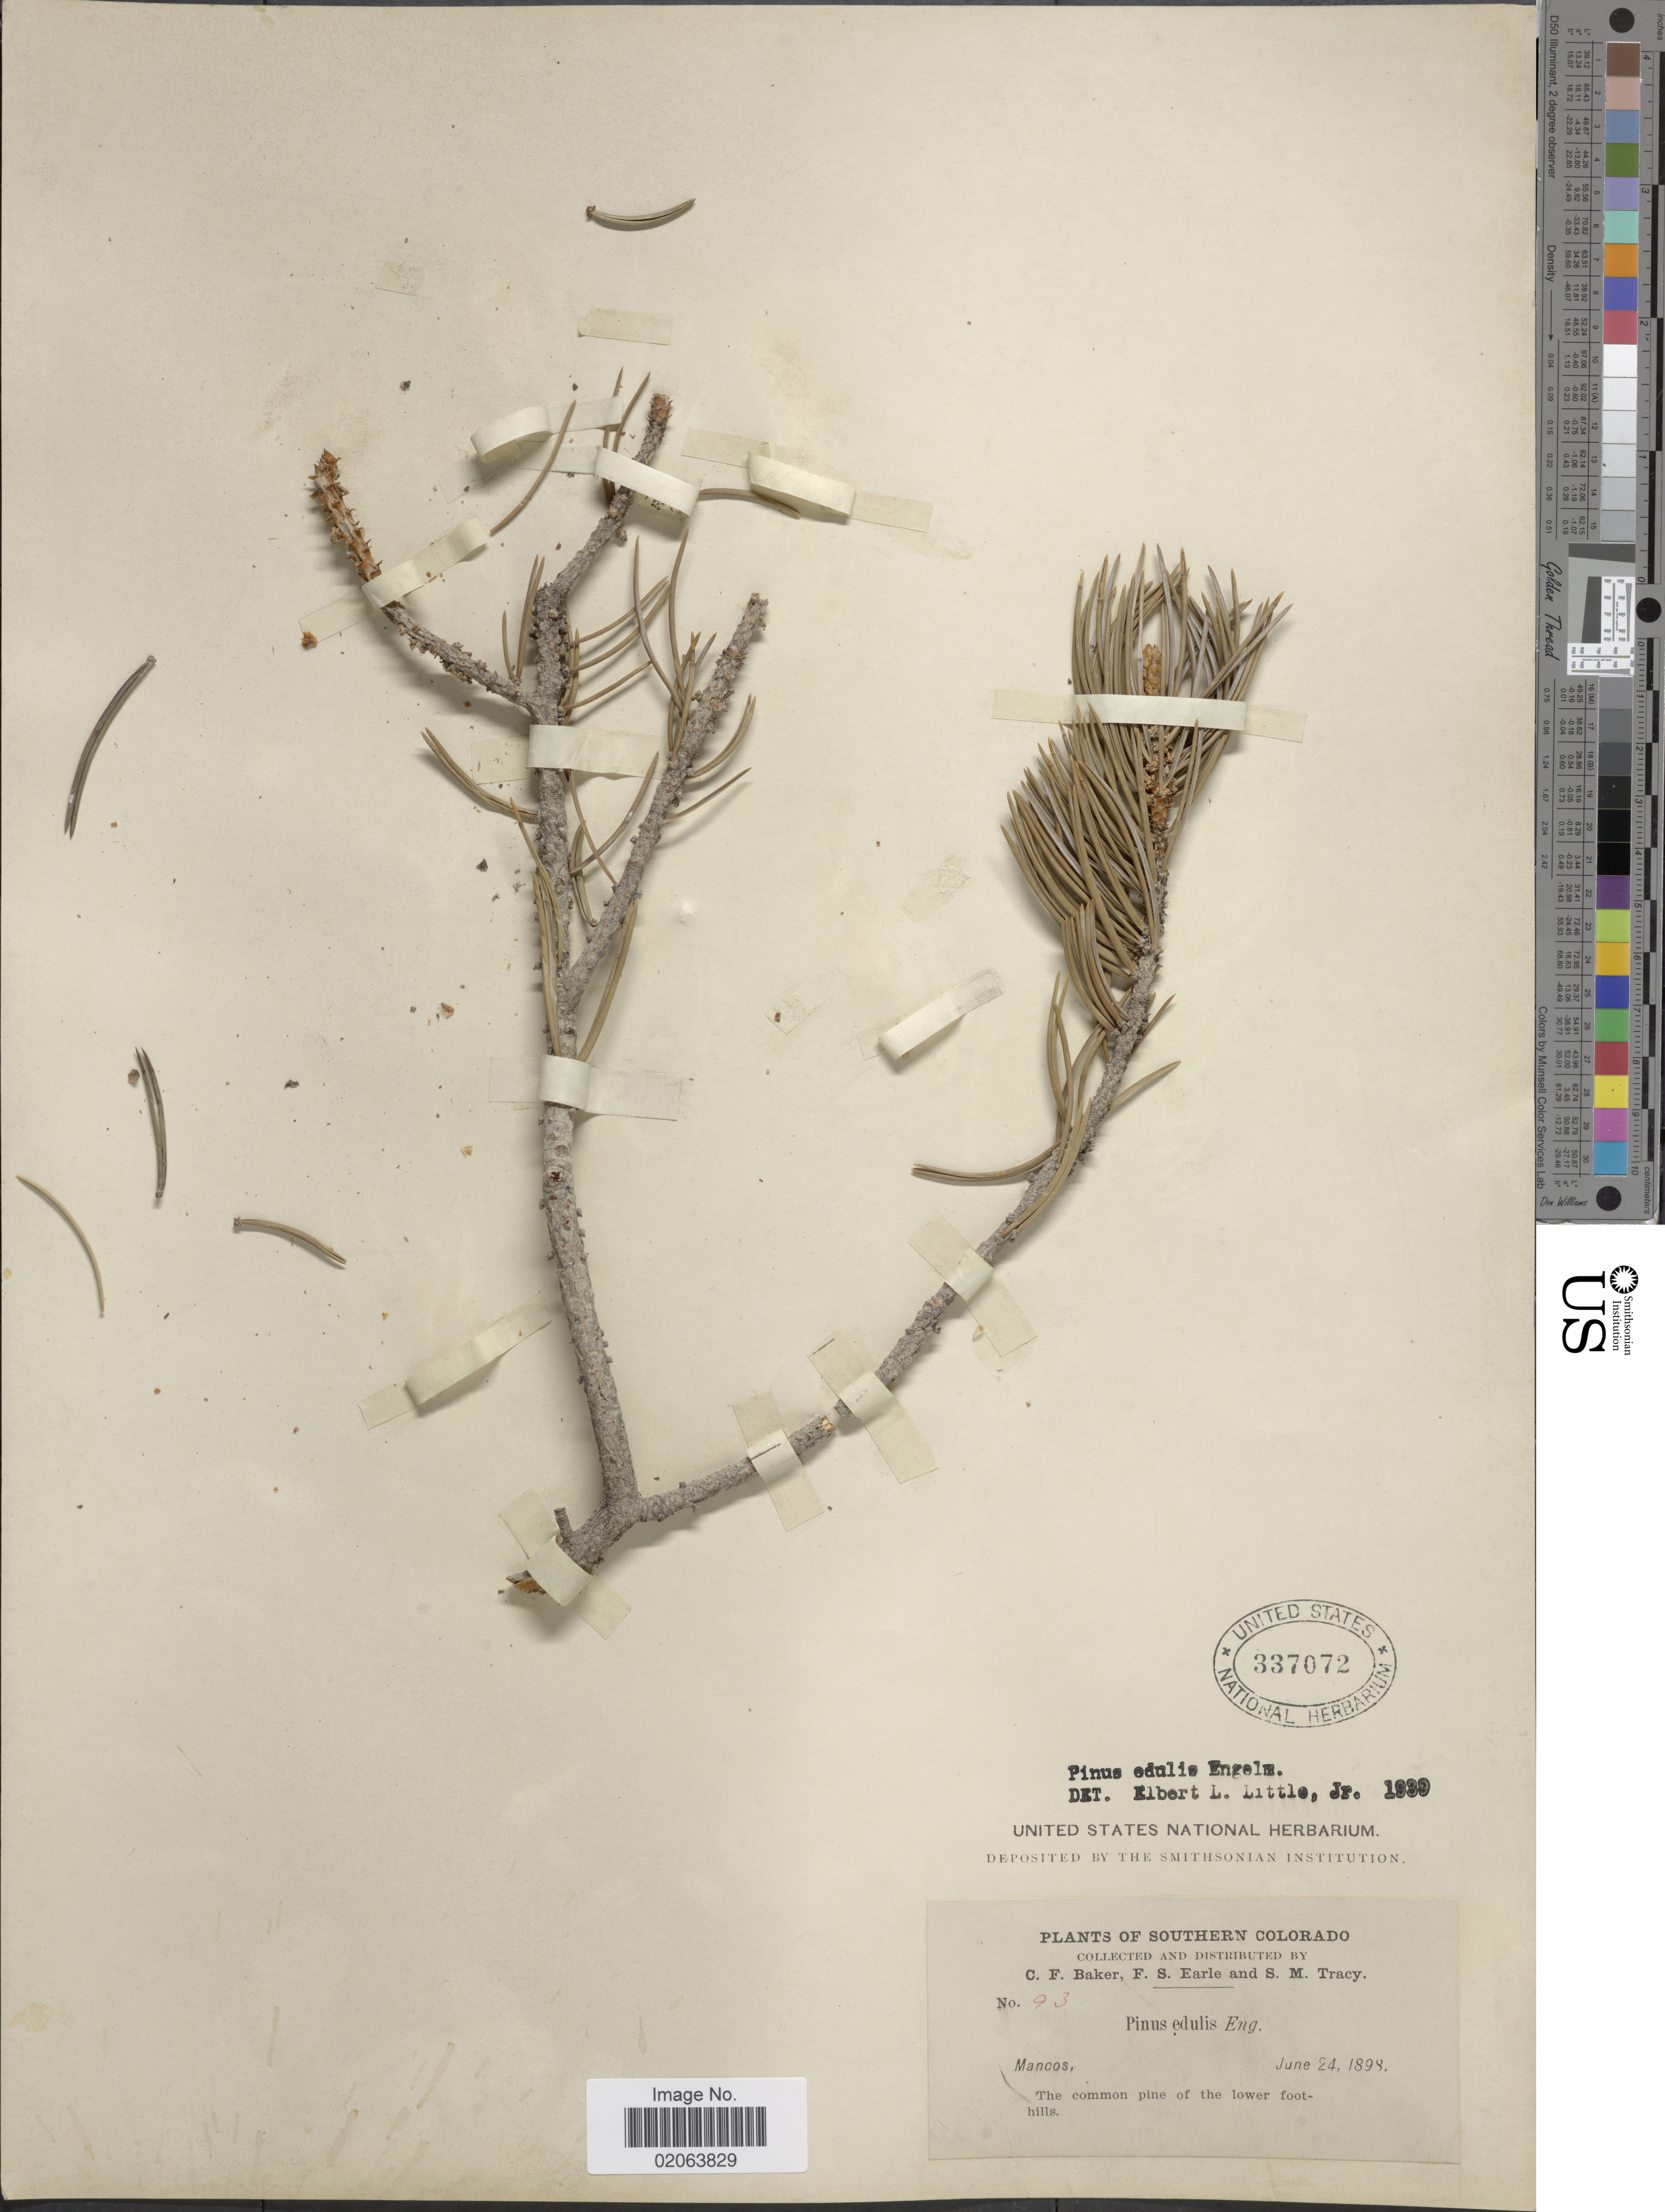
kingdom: Plantae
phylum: Tracheophyta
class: Pinopsida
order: Pinales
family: Pinaceae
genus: Pinus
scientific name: Pinus edulis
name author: Engelm.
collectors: C. F. Baker, F. S. Earle & S. M. Tracy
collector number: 93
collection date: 1898-06-24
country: United States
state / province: Colorado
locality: Southern Colorado. Mancos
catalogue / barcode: US 337072